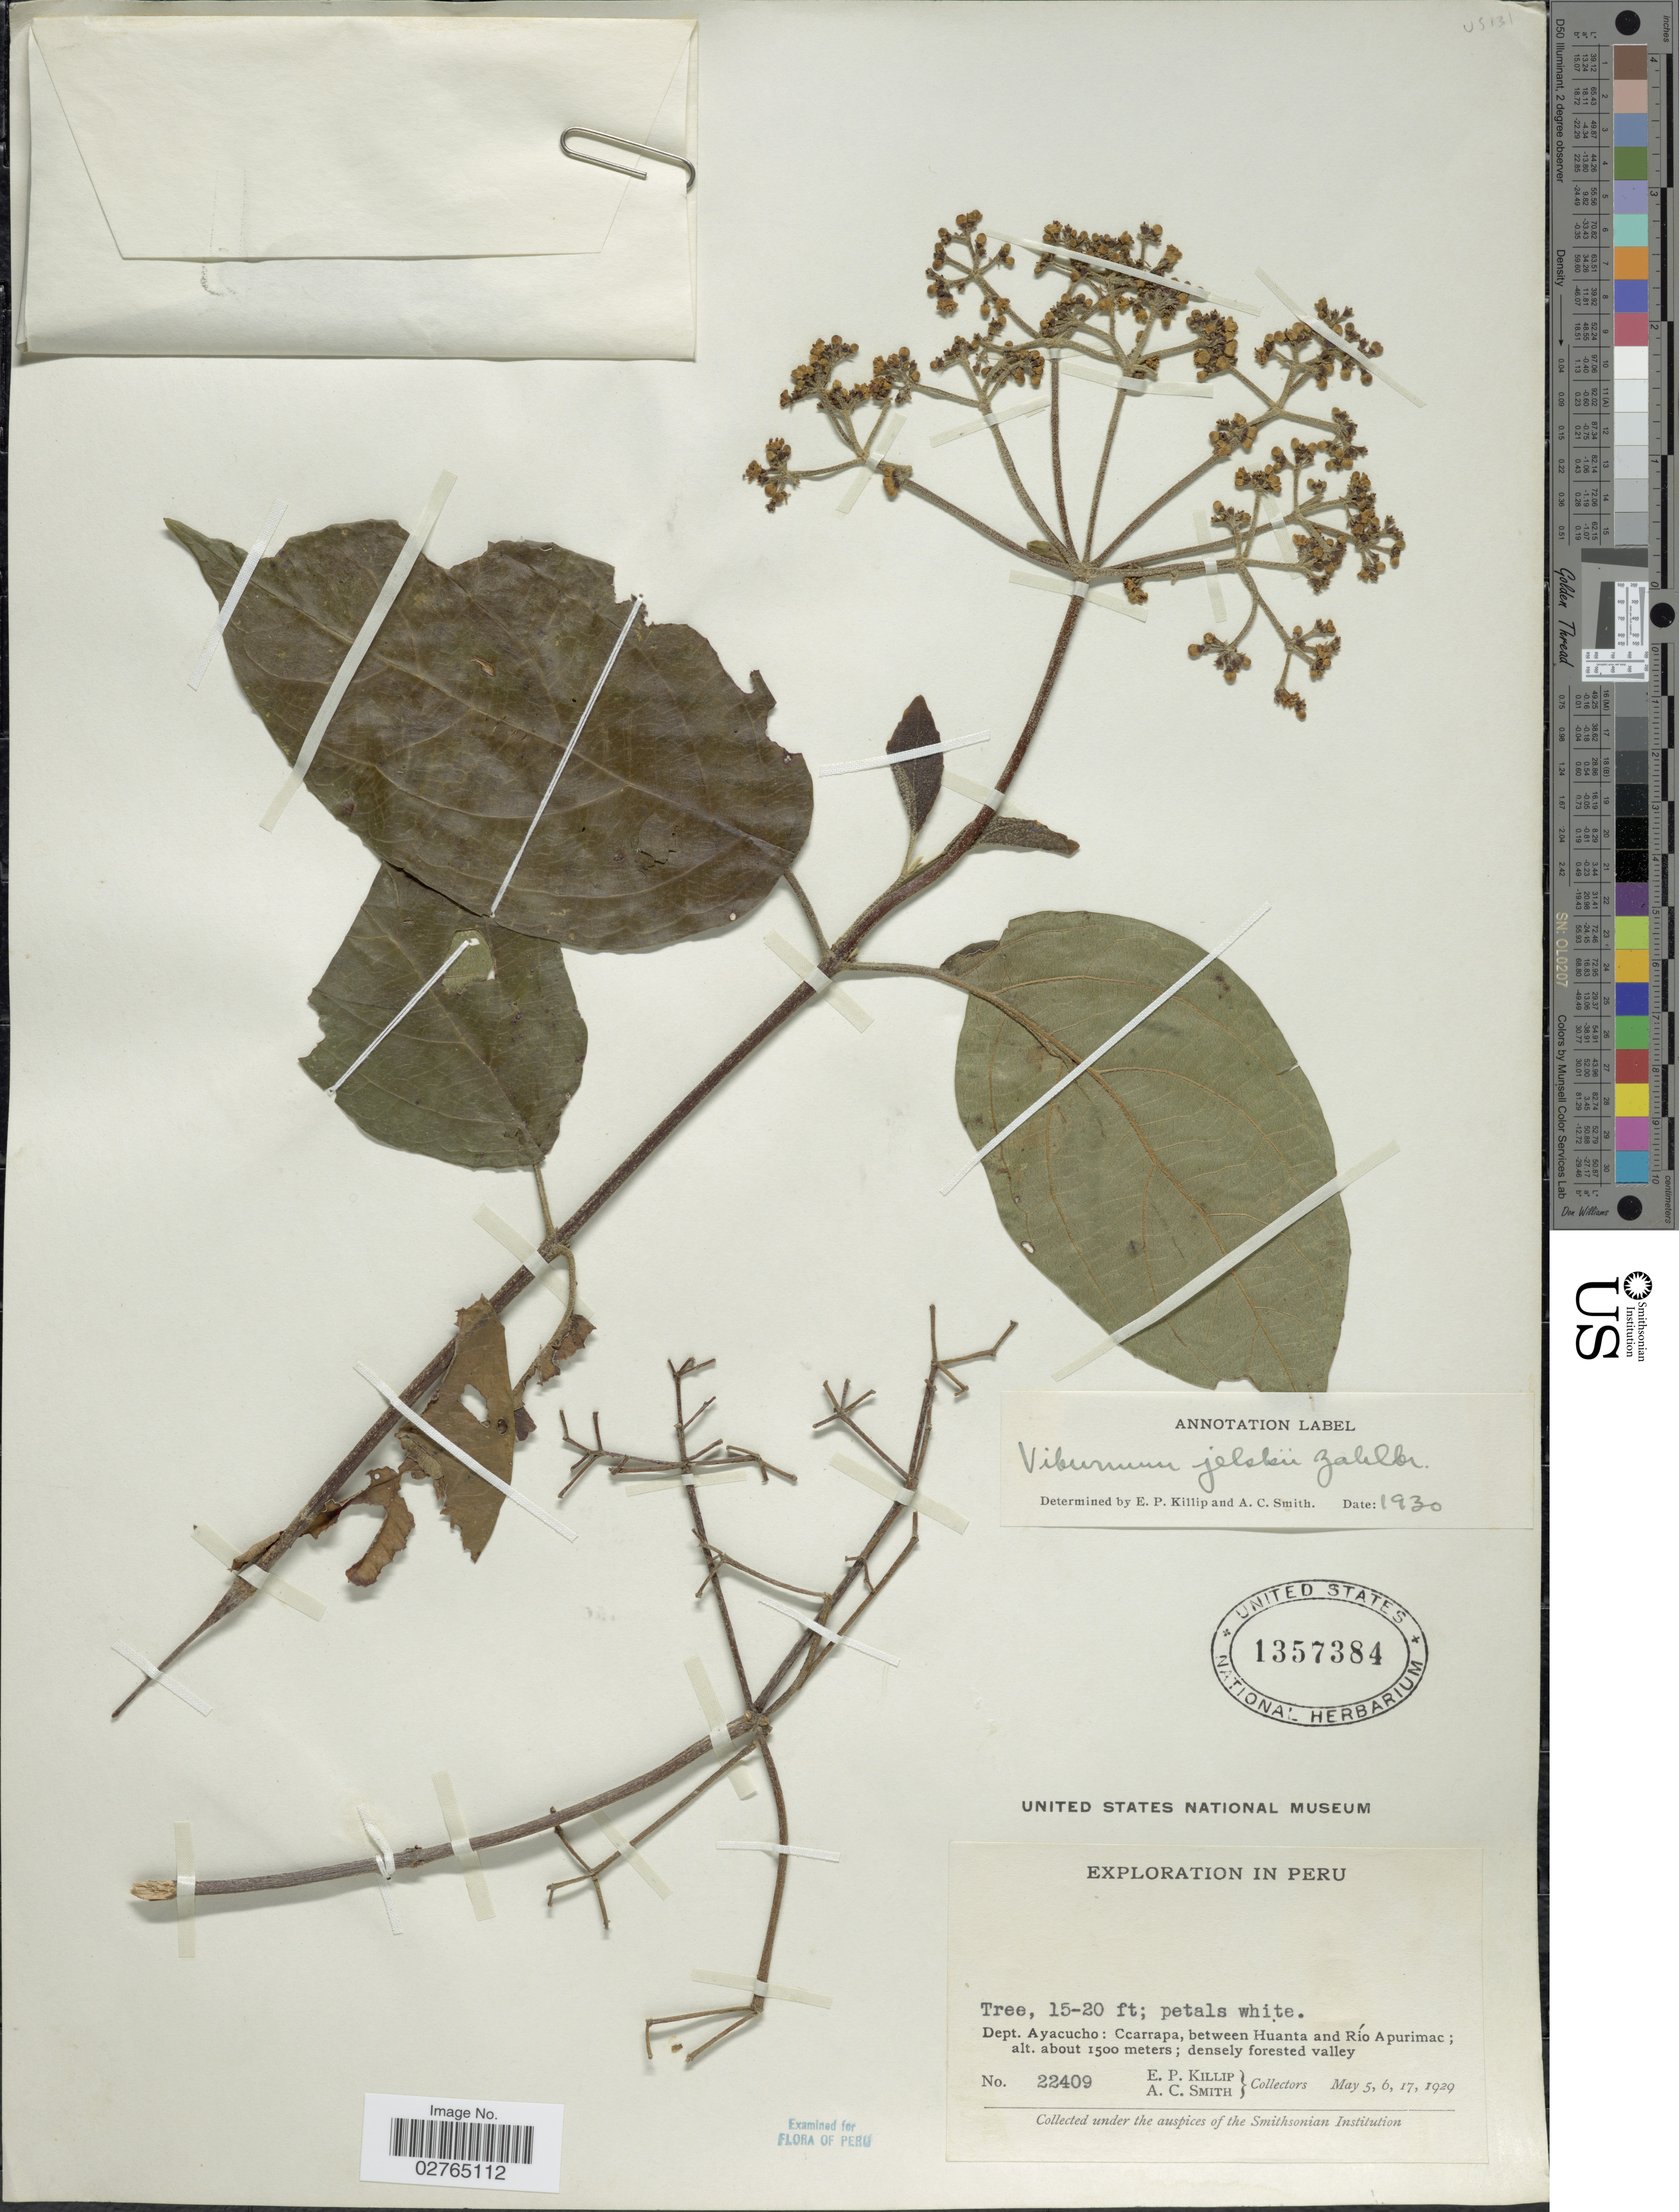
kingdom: Plantae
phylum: Tracheophyta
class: Magnoliopsida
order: Dipsacales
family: Viburnaceae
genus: Viburnum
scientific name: Viburnum jelskii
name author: Zahlbr.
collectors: E. P. Killip & A. C. Smith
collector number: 22409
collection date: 1929-05-05/1929-05-17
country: Peru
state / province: Ayacucho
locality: Dept. Ayacucho: Ccarrapa, between Huanta and Río Apurimac.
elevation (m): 1500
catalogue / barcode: US 1357384